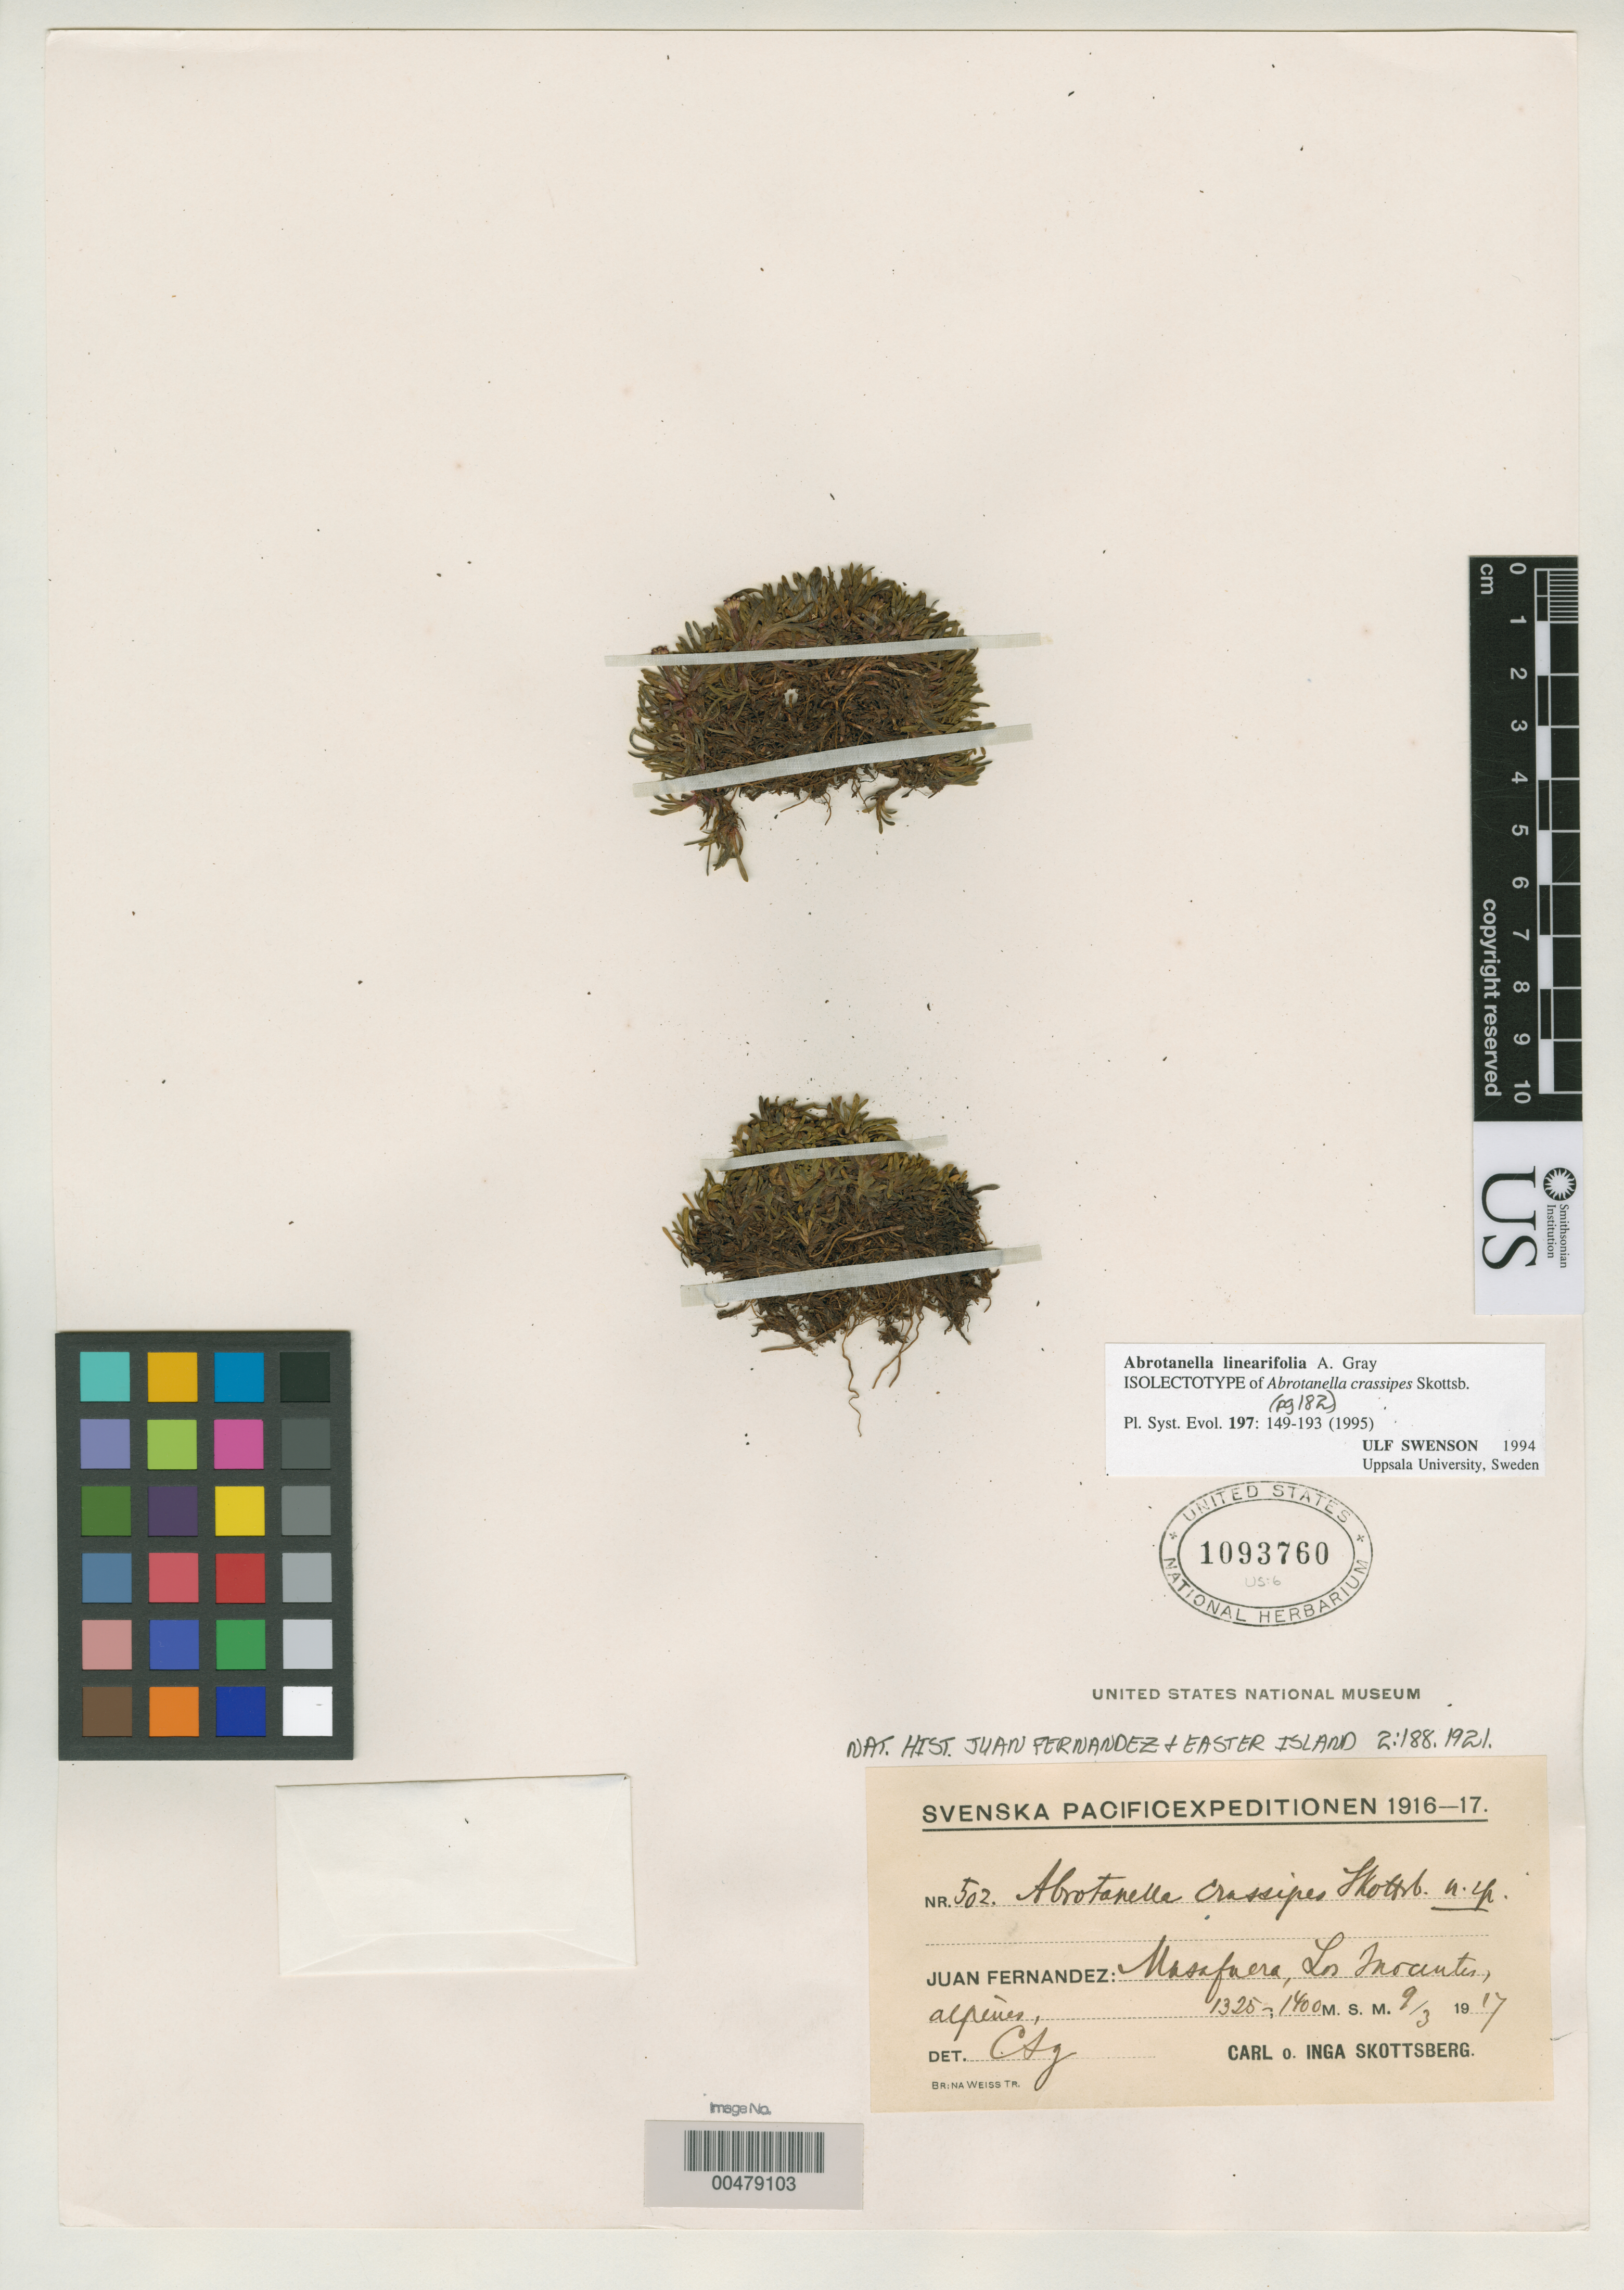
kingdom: Plantae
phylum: Tracheophyta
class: Magnoliopsida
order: Asterales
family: Asteraceae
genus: Abrotanella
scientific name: Abrotanella crassipes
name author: Skottsb.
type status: Isolectotype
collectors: C. Skottsberg & I. Skottsberg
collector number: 502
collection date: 1917-03-09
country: Chile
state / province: Valparaíso (V)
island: Isla Más Afuera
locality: La Mocuntes (?).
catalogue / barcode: US 1093760